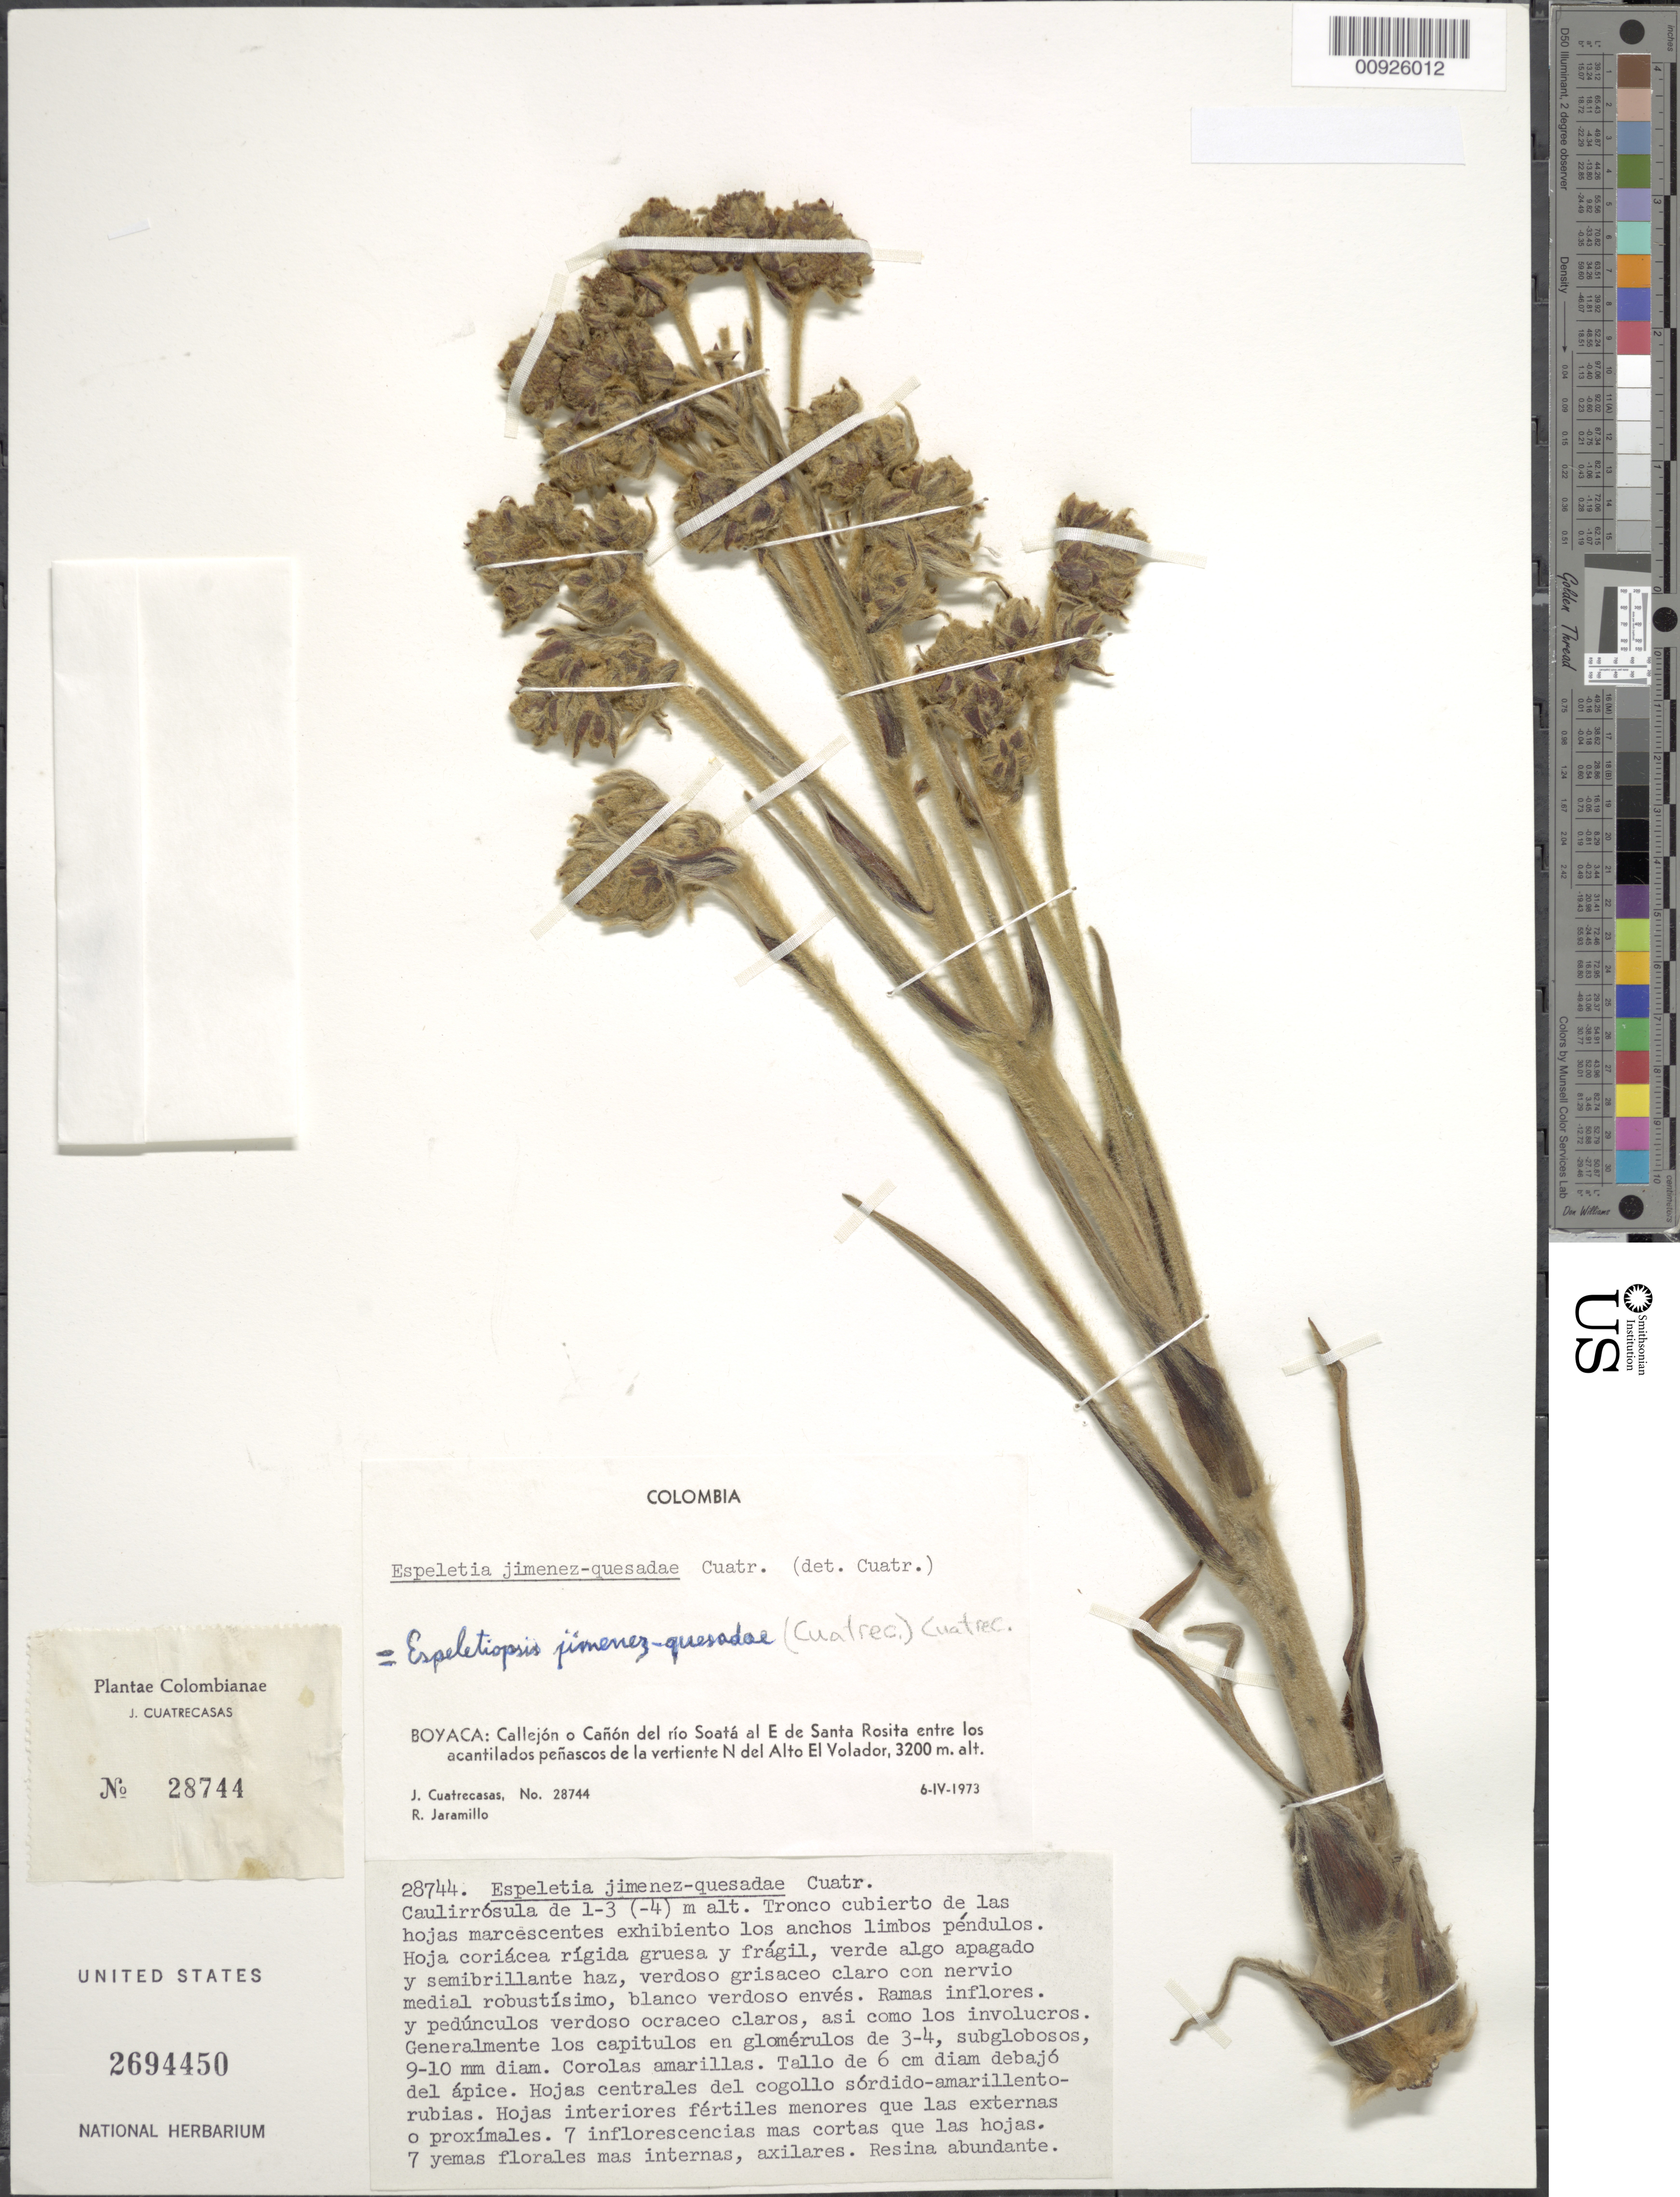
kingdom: Plantae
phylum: Tracheophyta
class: Magnoliopsida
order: Asterales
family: Asteraceae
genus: Espeletiopsis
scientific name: Espeletiopsis jimenez-quesadae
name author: (Cuatrec.) Cuatrec.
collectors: J. Cuatrecasas & R. Jaramillo M.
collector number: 28744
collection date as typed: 6 April 1973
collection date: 1973-04-06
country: Colombia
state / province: Boyacá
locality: Callejon del rio Soata al E de Santa Rosita entre los acantilados penascos de la vertiente N del Alto El Volador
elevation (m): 3200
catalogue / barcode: US 2694450